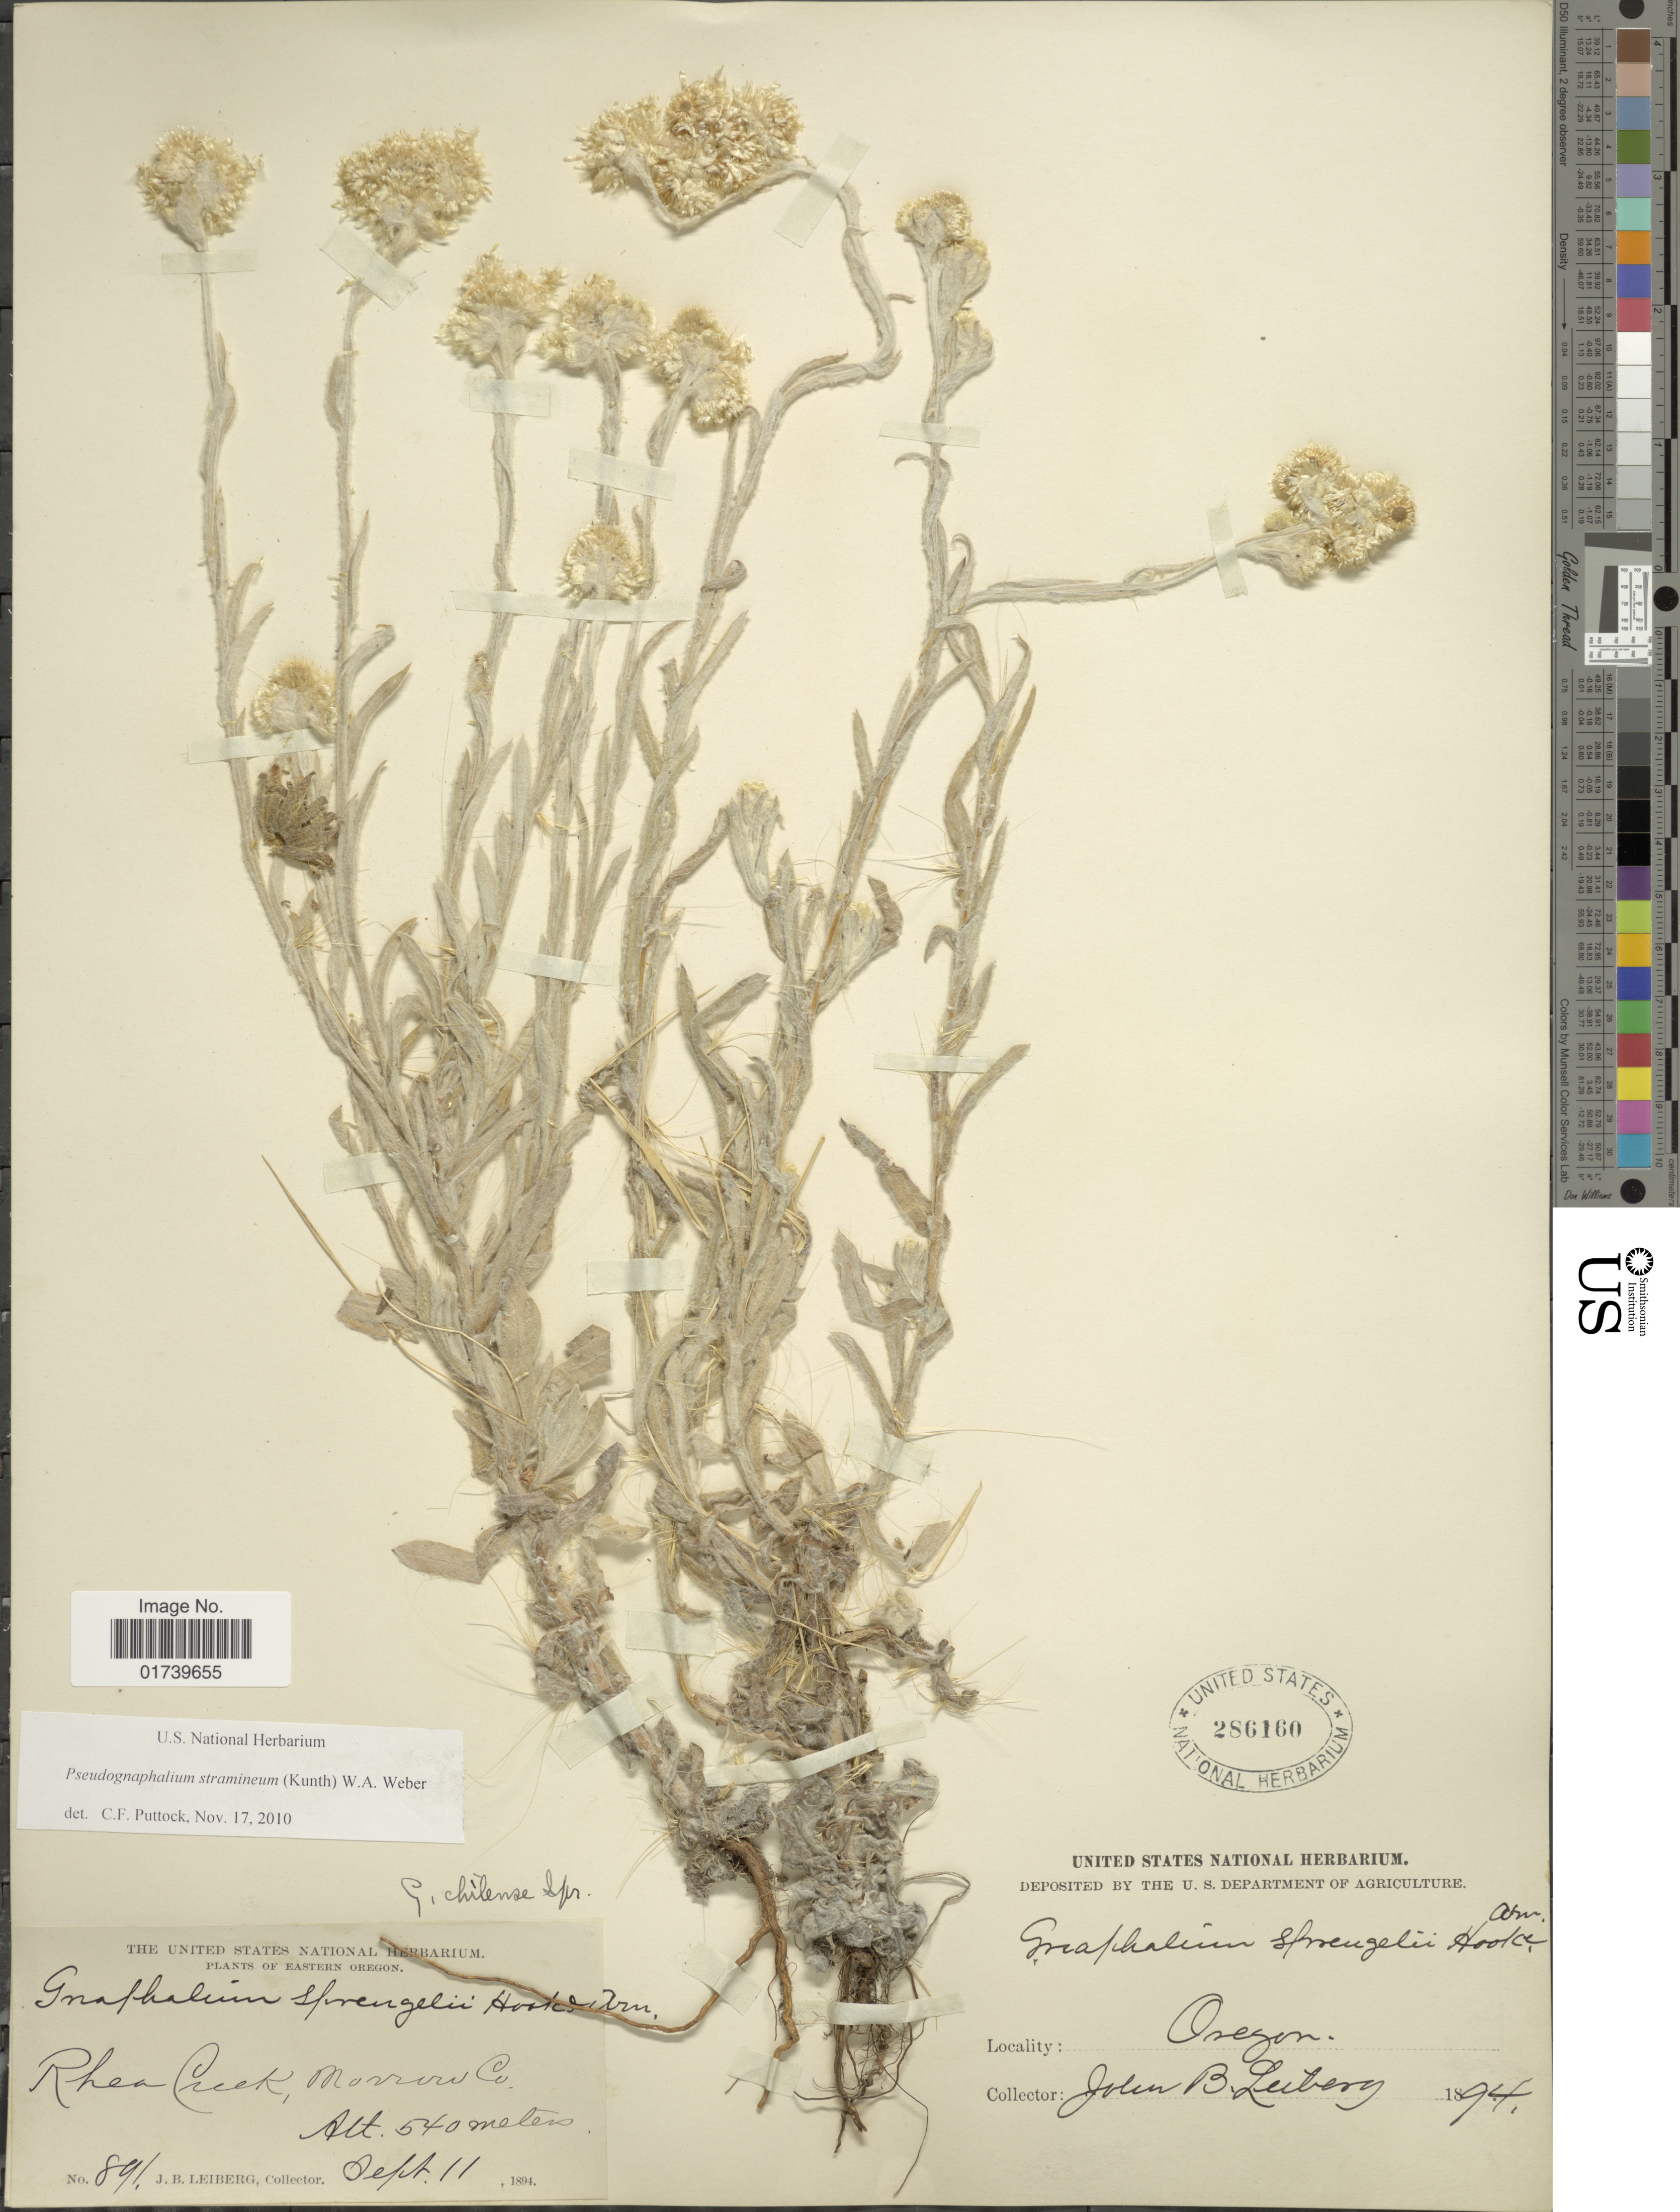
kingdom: Plantae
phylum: Tracheophyta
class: Magnoliopsida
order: Asterales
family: Asteraceae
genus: Pseudognaphalium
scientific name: Pseudognaphalium stramineum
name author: (Kunth) Anderb.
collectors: J. B. Leiberg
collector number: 891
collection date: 1894-09-11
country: United States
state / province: Oregon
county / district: Morrow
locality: Eastern Oregon, Rhea Creek, Morrow Co.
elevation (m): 540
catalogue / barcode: US 286160